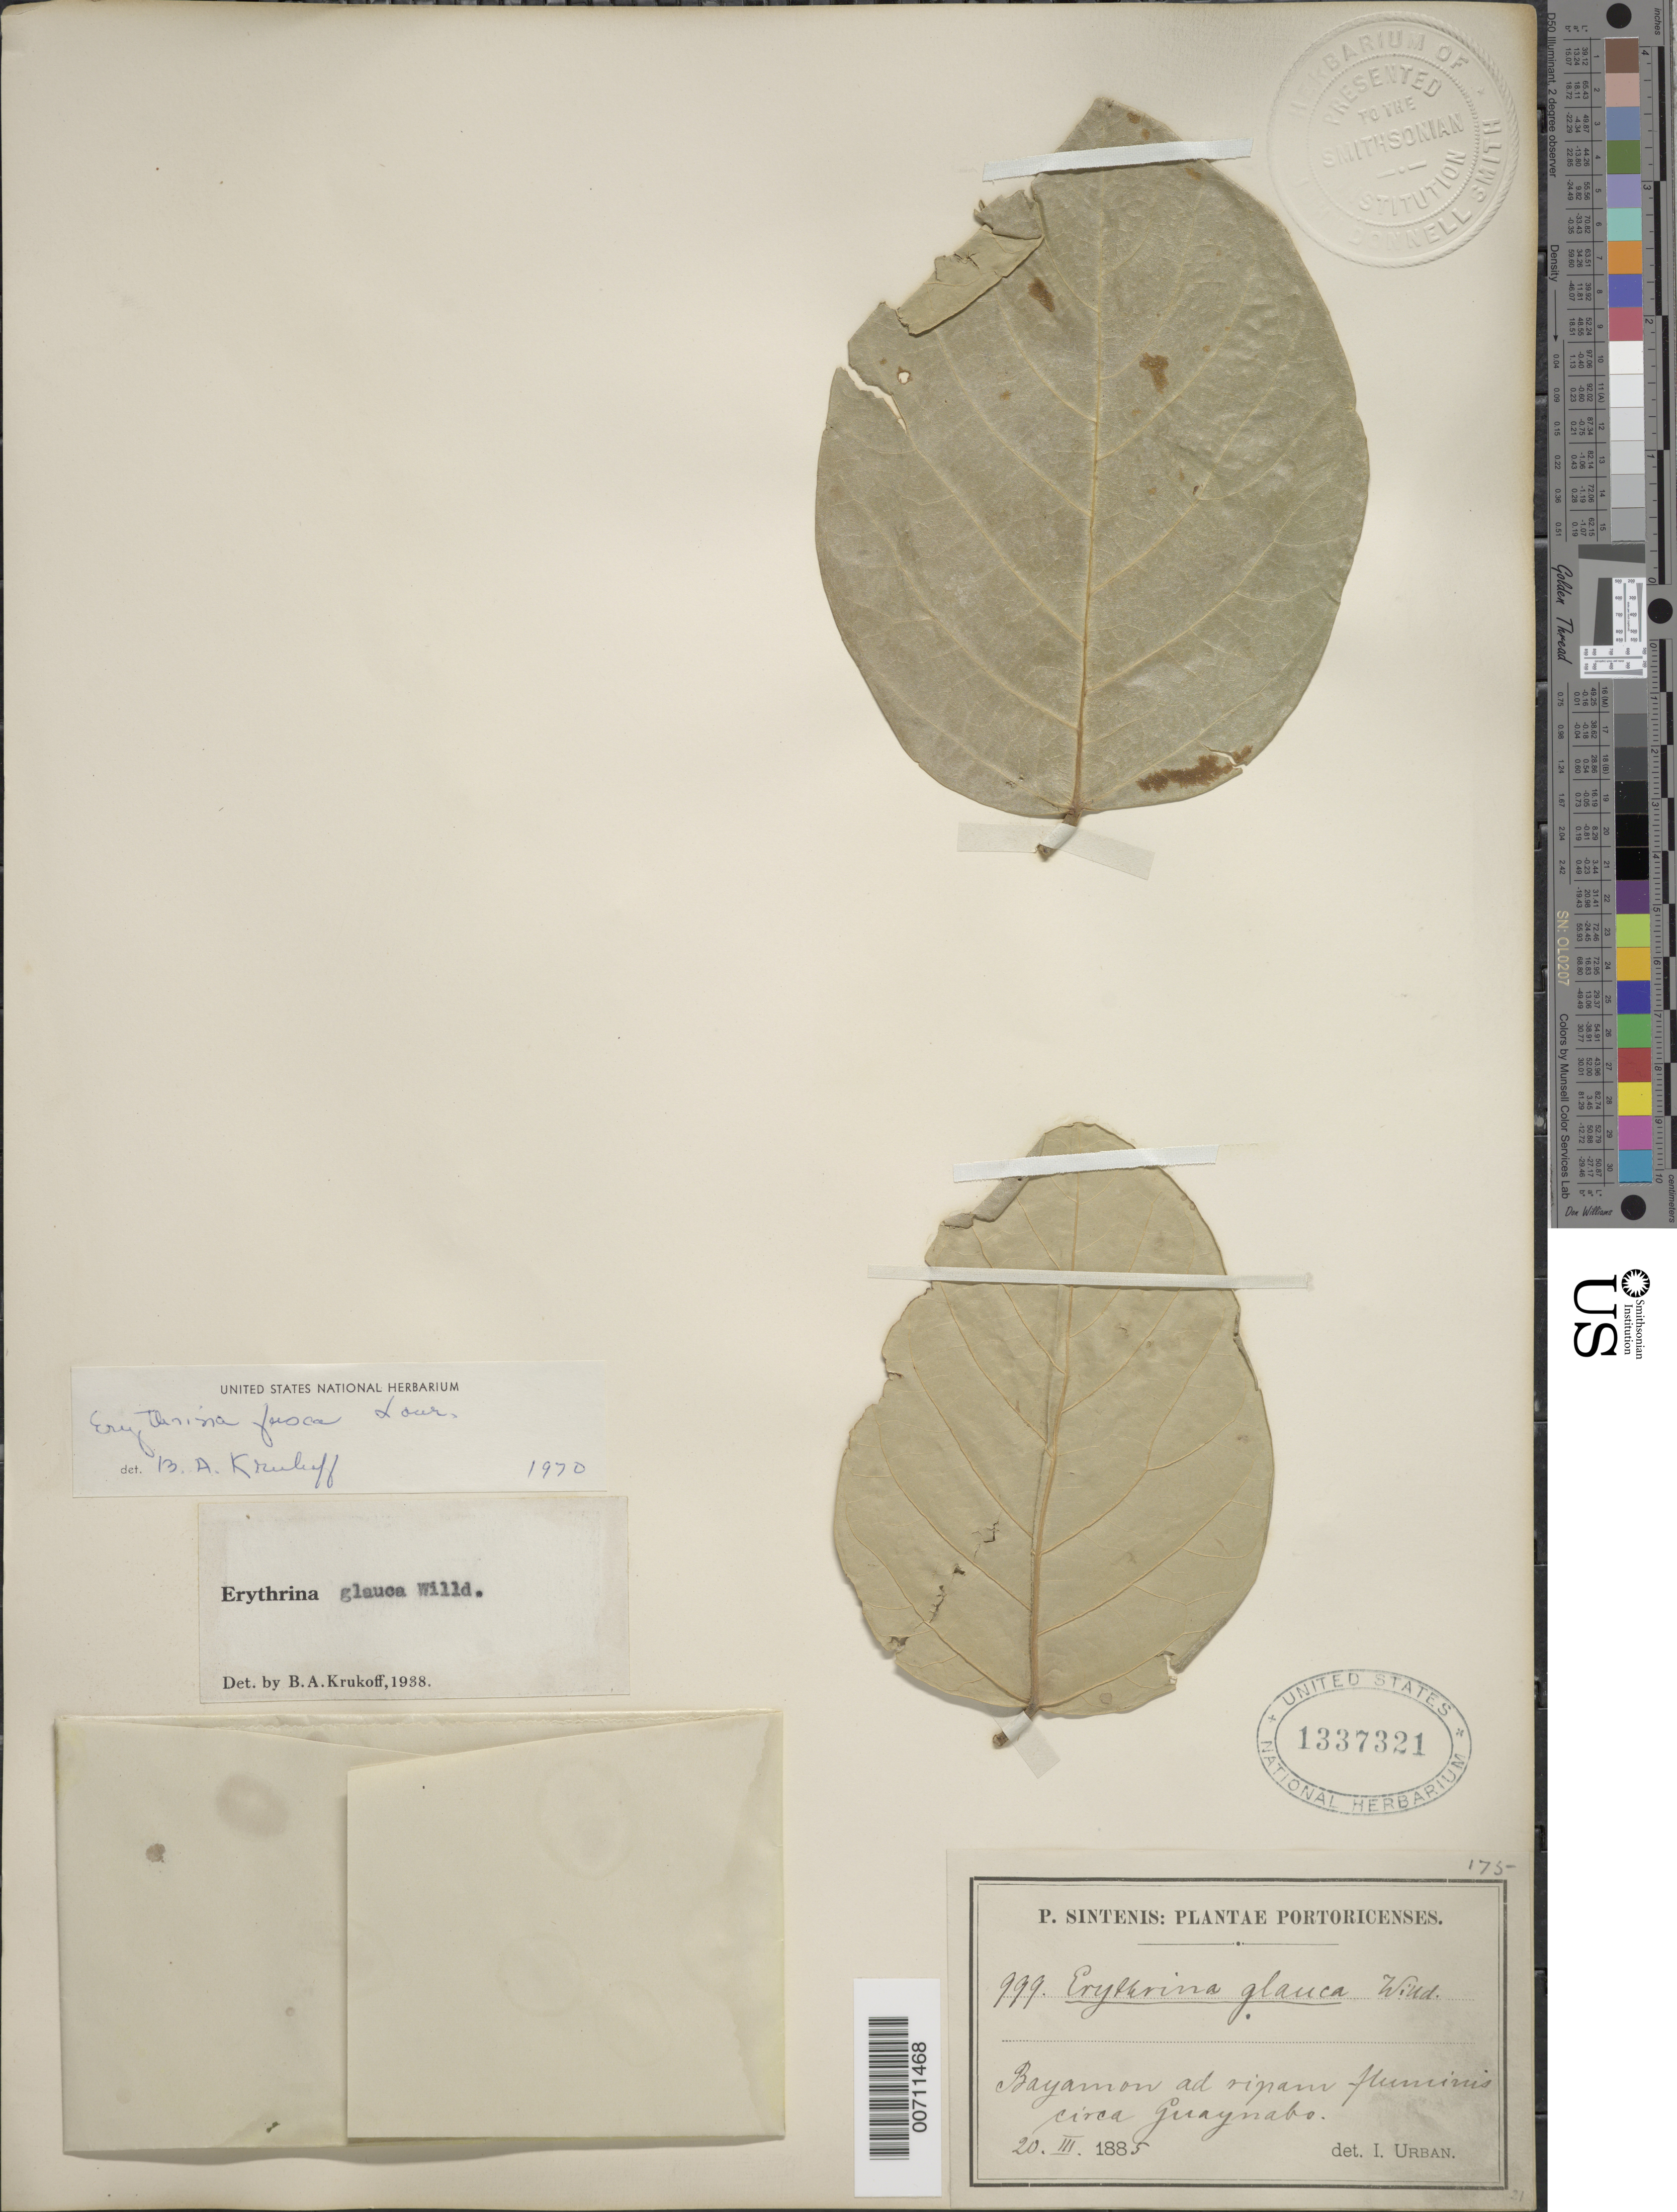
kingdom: Plantae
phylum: Tracheophyta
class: Magnoliopsida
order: Fabales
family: Fabaceae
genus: Erythrina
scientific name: Erythrina fusca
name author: Lour.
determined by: Krukoff, B. A.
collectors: P. Sintenis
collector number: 999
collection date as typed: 20 Mar 1885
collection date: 1885-03-20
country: Puerto Rico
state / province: Bayamon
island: Greater Antilles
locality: Circa Guaynabo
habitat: Ad ripam fluminis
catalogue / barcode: US 1337321